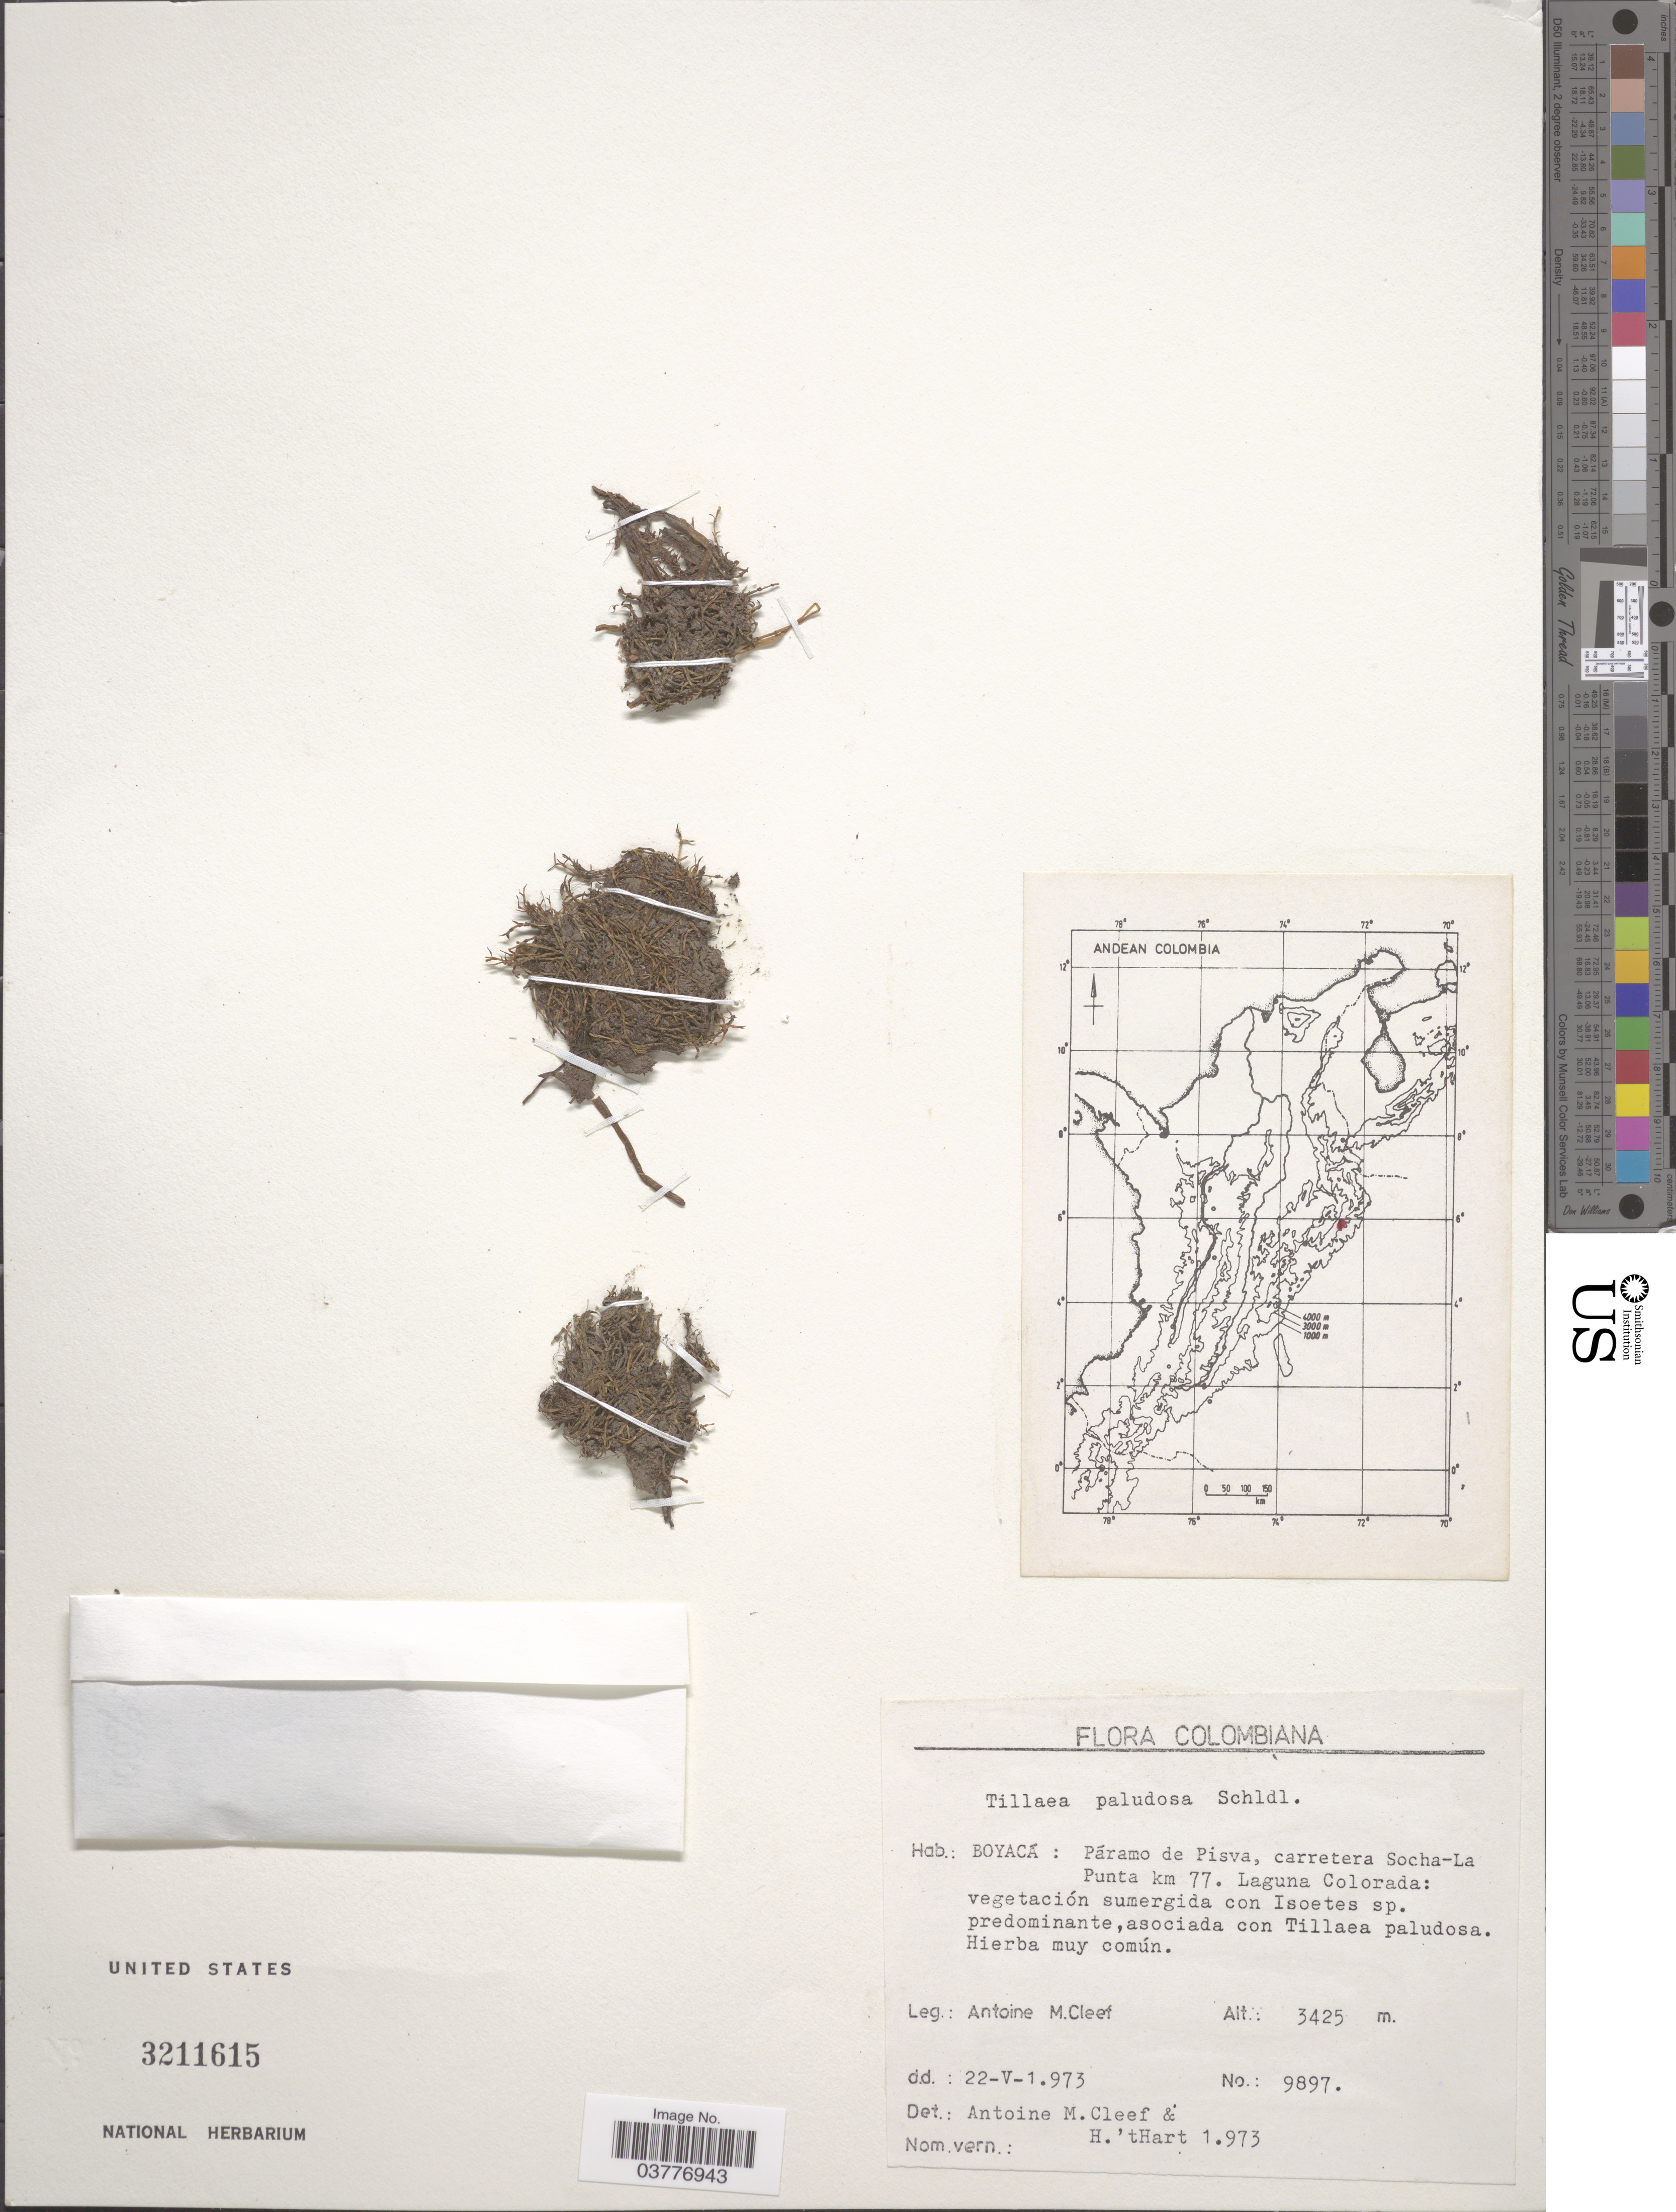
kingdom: Plantae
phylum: Tracheophyta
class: Magnoliopsida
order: Saxifragales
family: Crassulaceae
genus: Crassula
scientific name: Crassula peduncularis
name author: (Sm.) Cambess.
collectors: A. M. Cleef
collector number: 9897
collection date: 1973-05-22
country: Colombia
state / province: Boyacá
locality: Páramo de Pisva, carretera Socha-La Punta km 77. Laguna Colorada.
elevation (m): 3425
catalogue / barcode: US 3211615